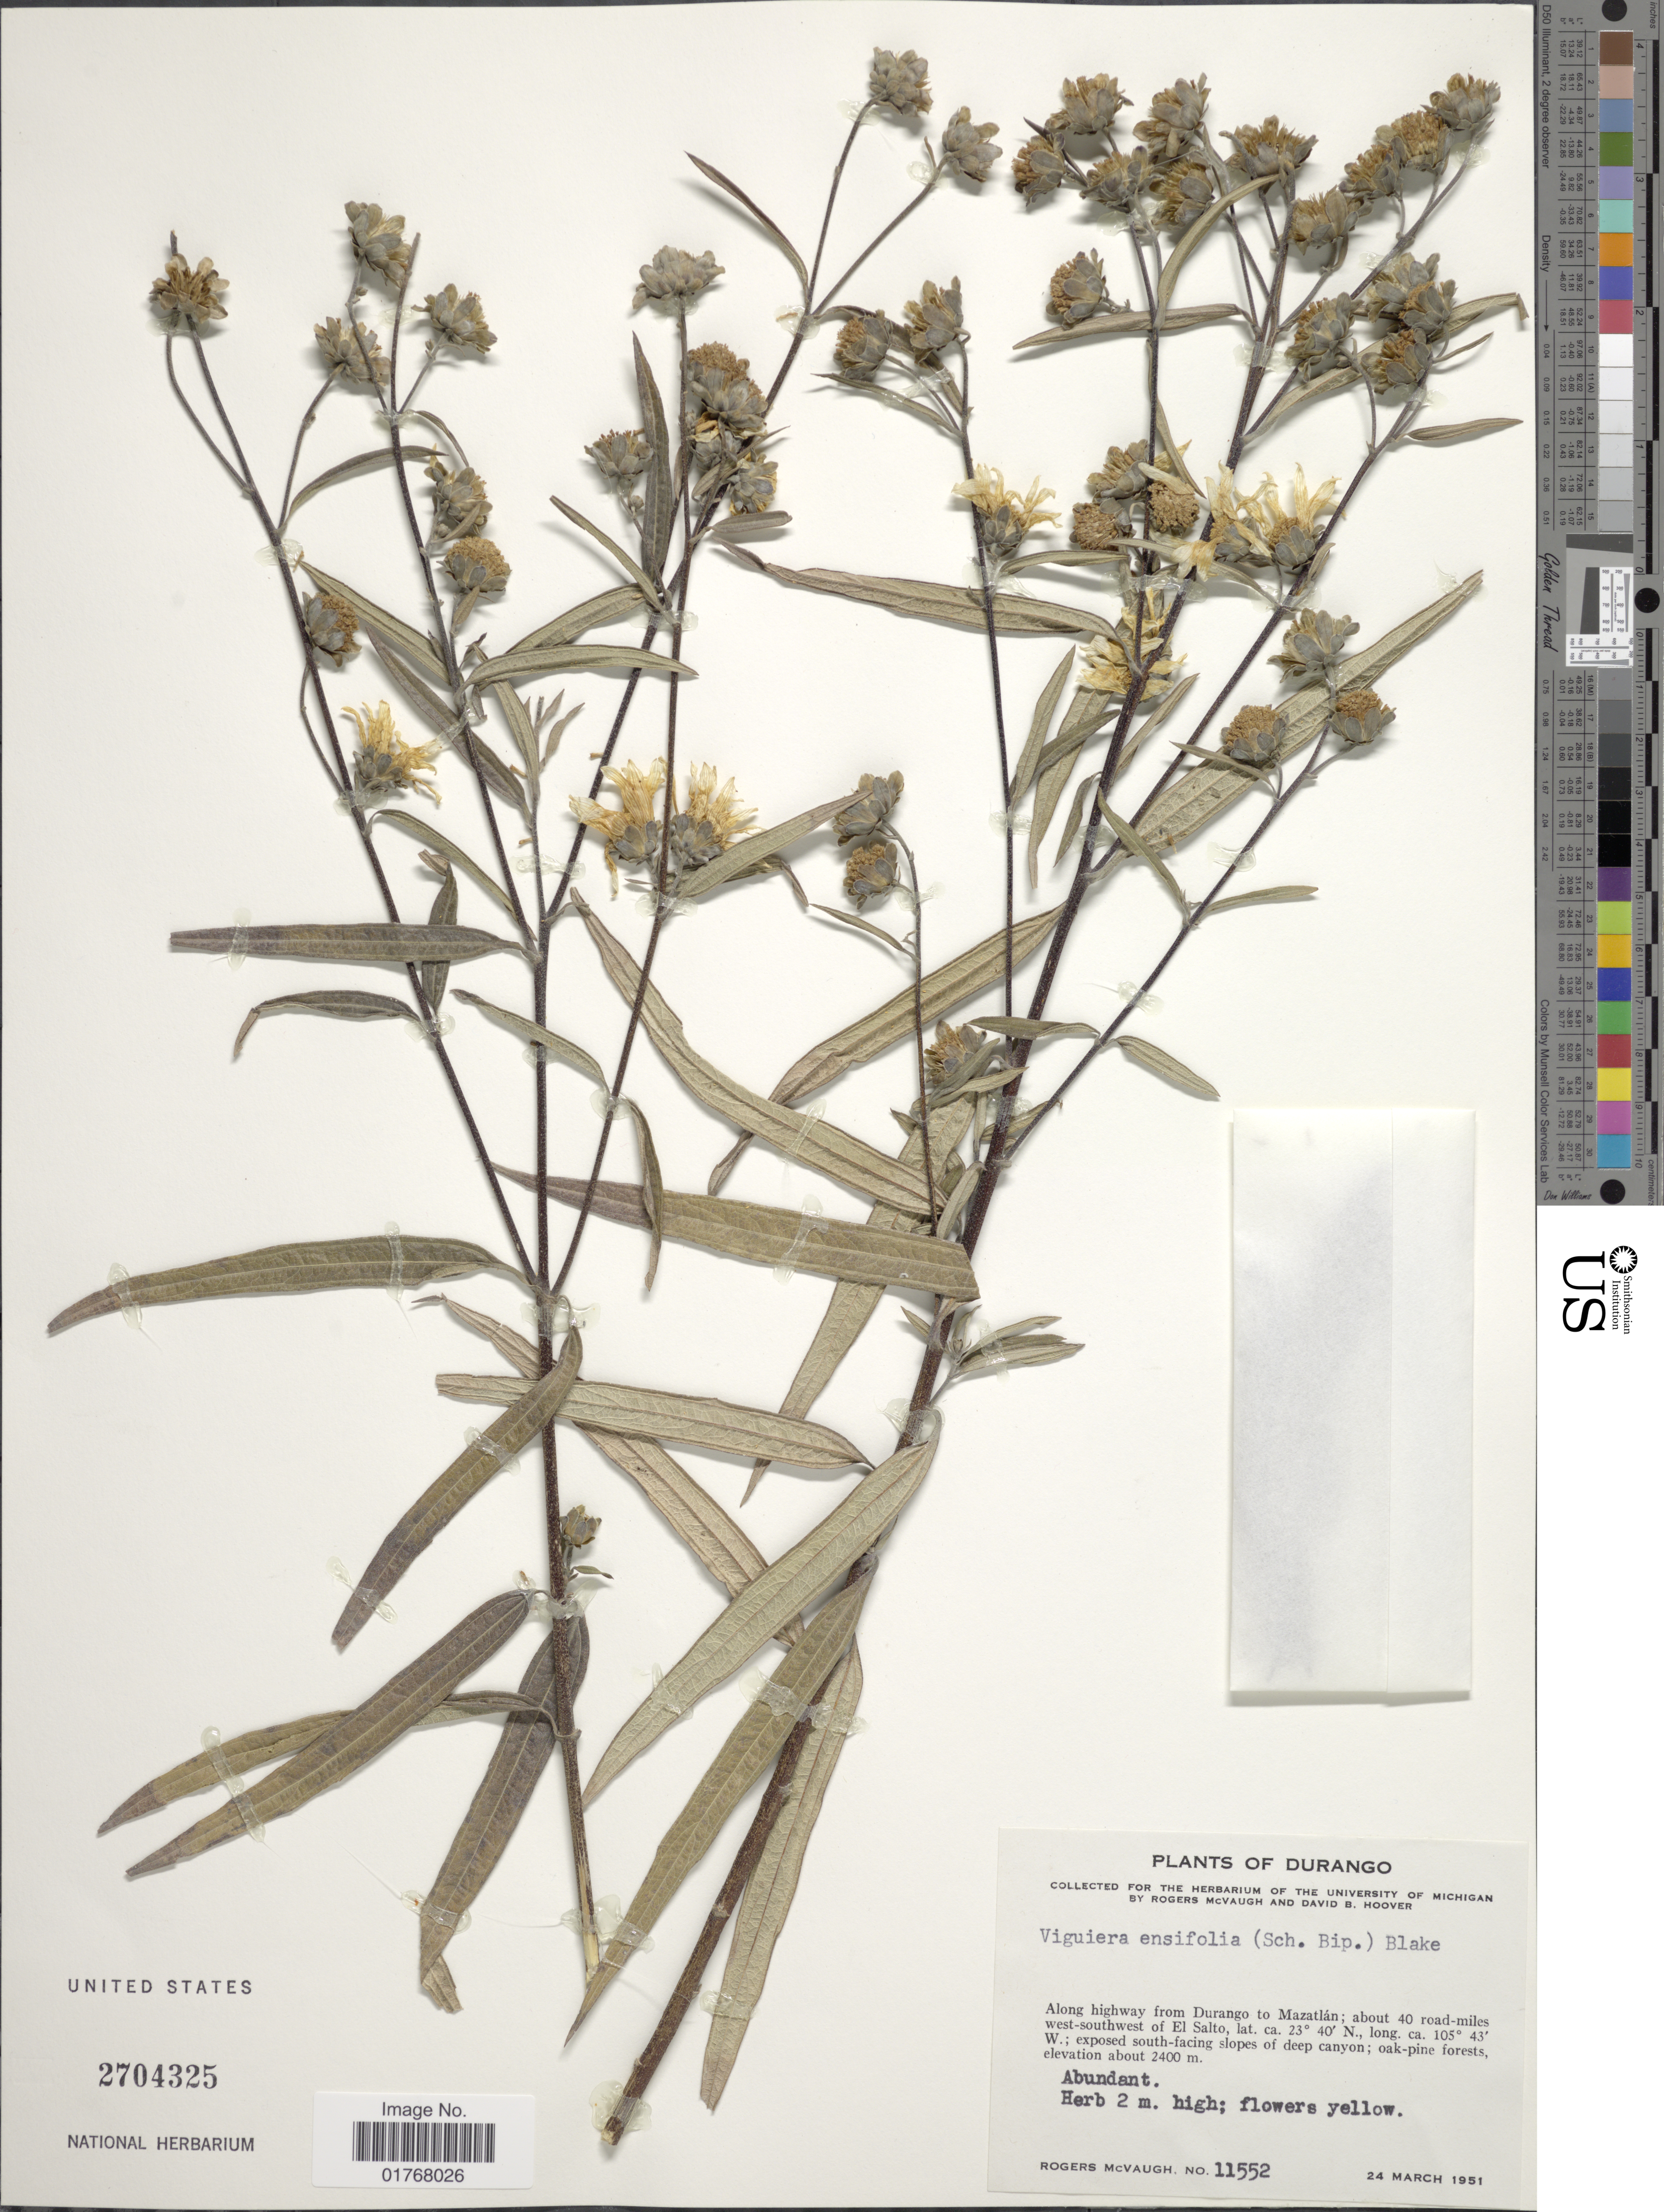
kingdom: Plantae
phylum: Tracheophyta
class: Magnoliopsida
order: Asterales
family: Asteraceae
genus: Viguiera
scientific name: Viguiera ensifolia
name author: (Madison) S.F. Blake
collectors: R. McVaugh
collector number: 11552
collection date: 1951-03-24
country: Mexico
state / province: Durango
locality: Along highway from Durango to Mazatlán; about 40 road-miles west-southwest of El Salto; exposed south-facing slopes of deep canyon; oak-pine forest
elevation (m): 2400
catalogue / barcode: US 2704325